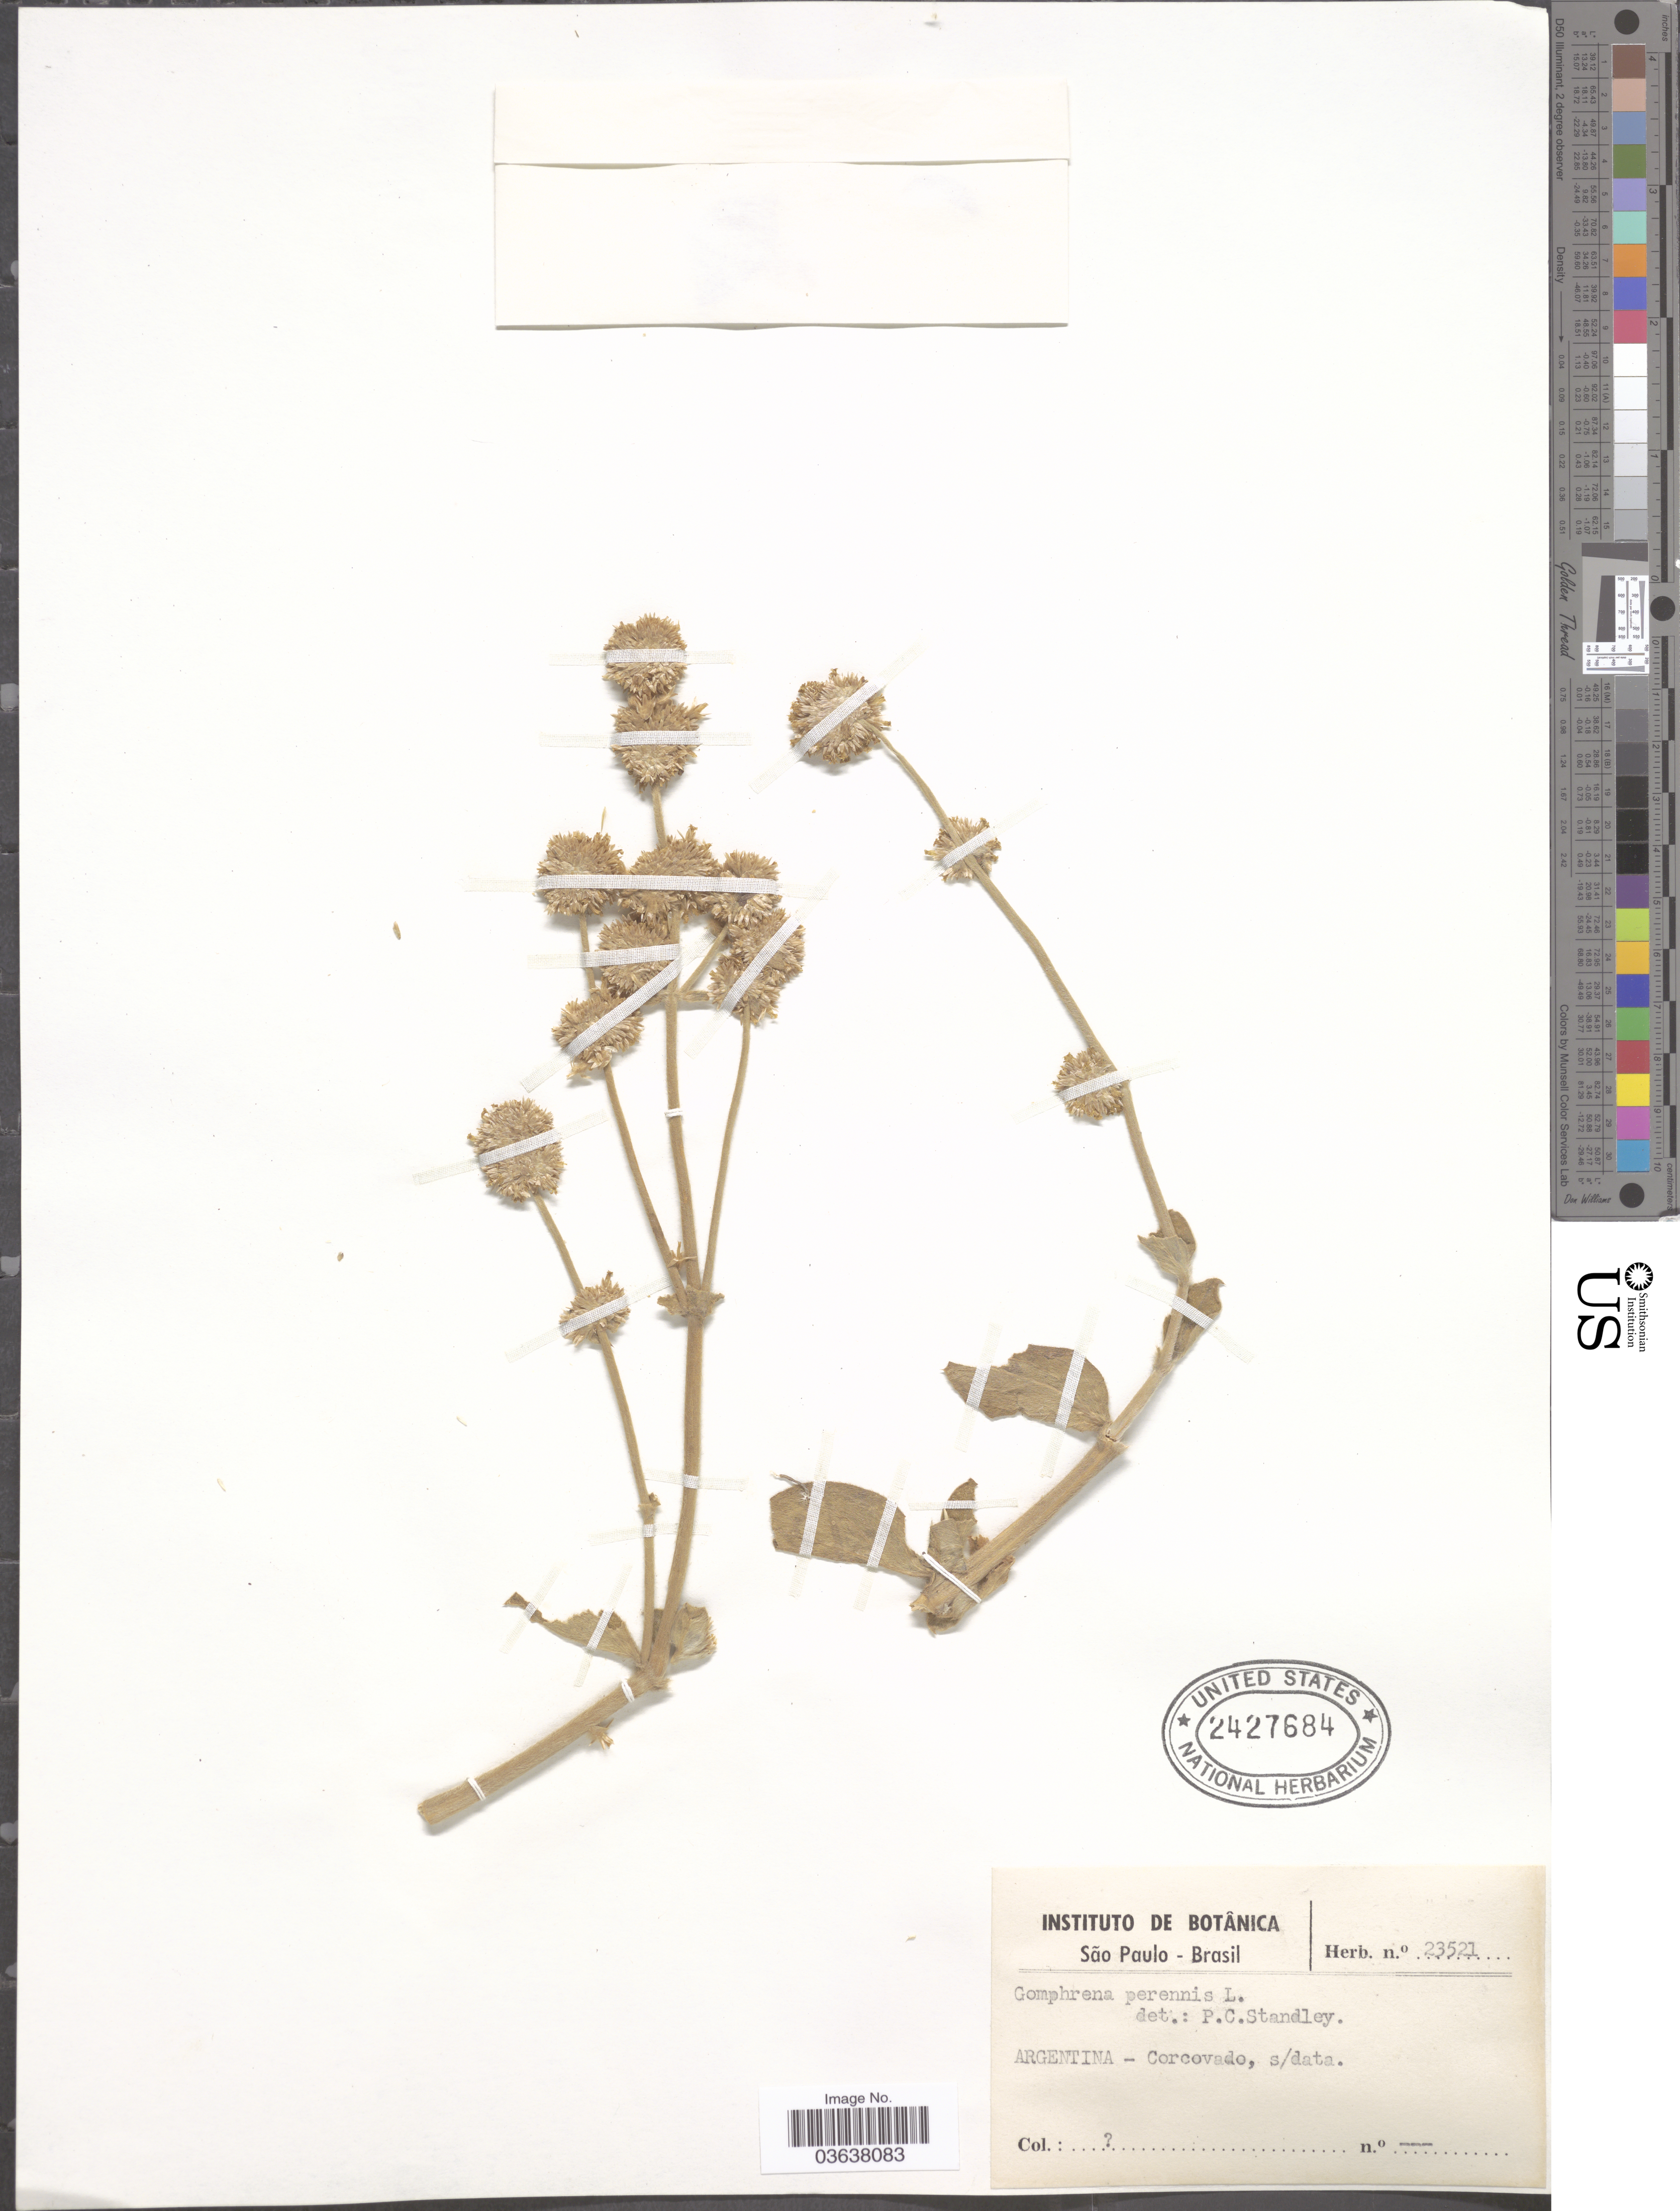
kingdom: Plantae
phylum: Tracheophyta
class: Magnoliopsida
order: Caryophyllales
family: Amaranthaceae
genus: Gomphrena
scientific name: Gomphrena perennis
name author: L.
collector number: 23521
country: Argentina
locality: Corcovado.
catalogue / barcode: US 2427684